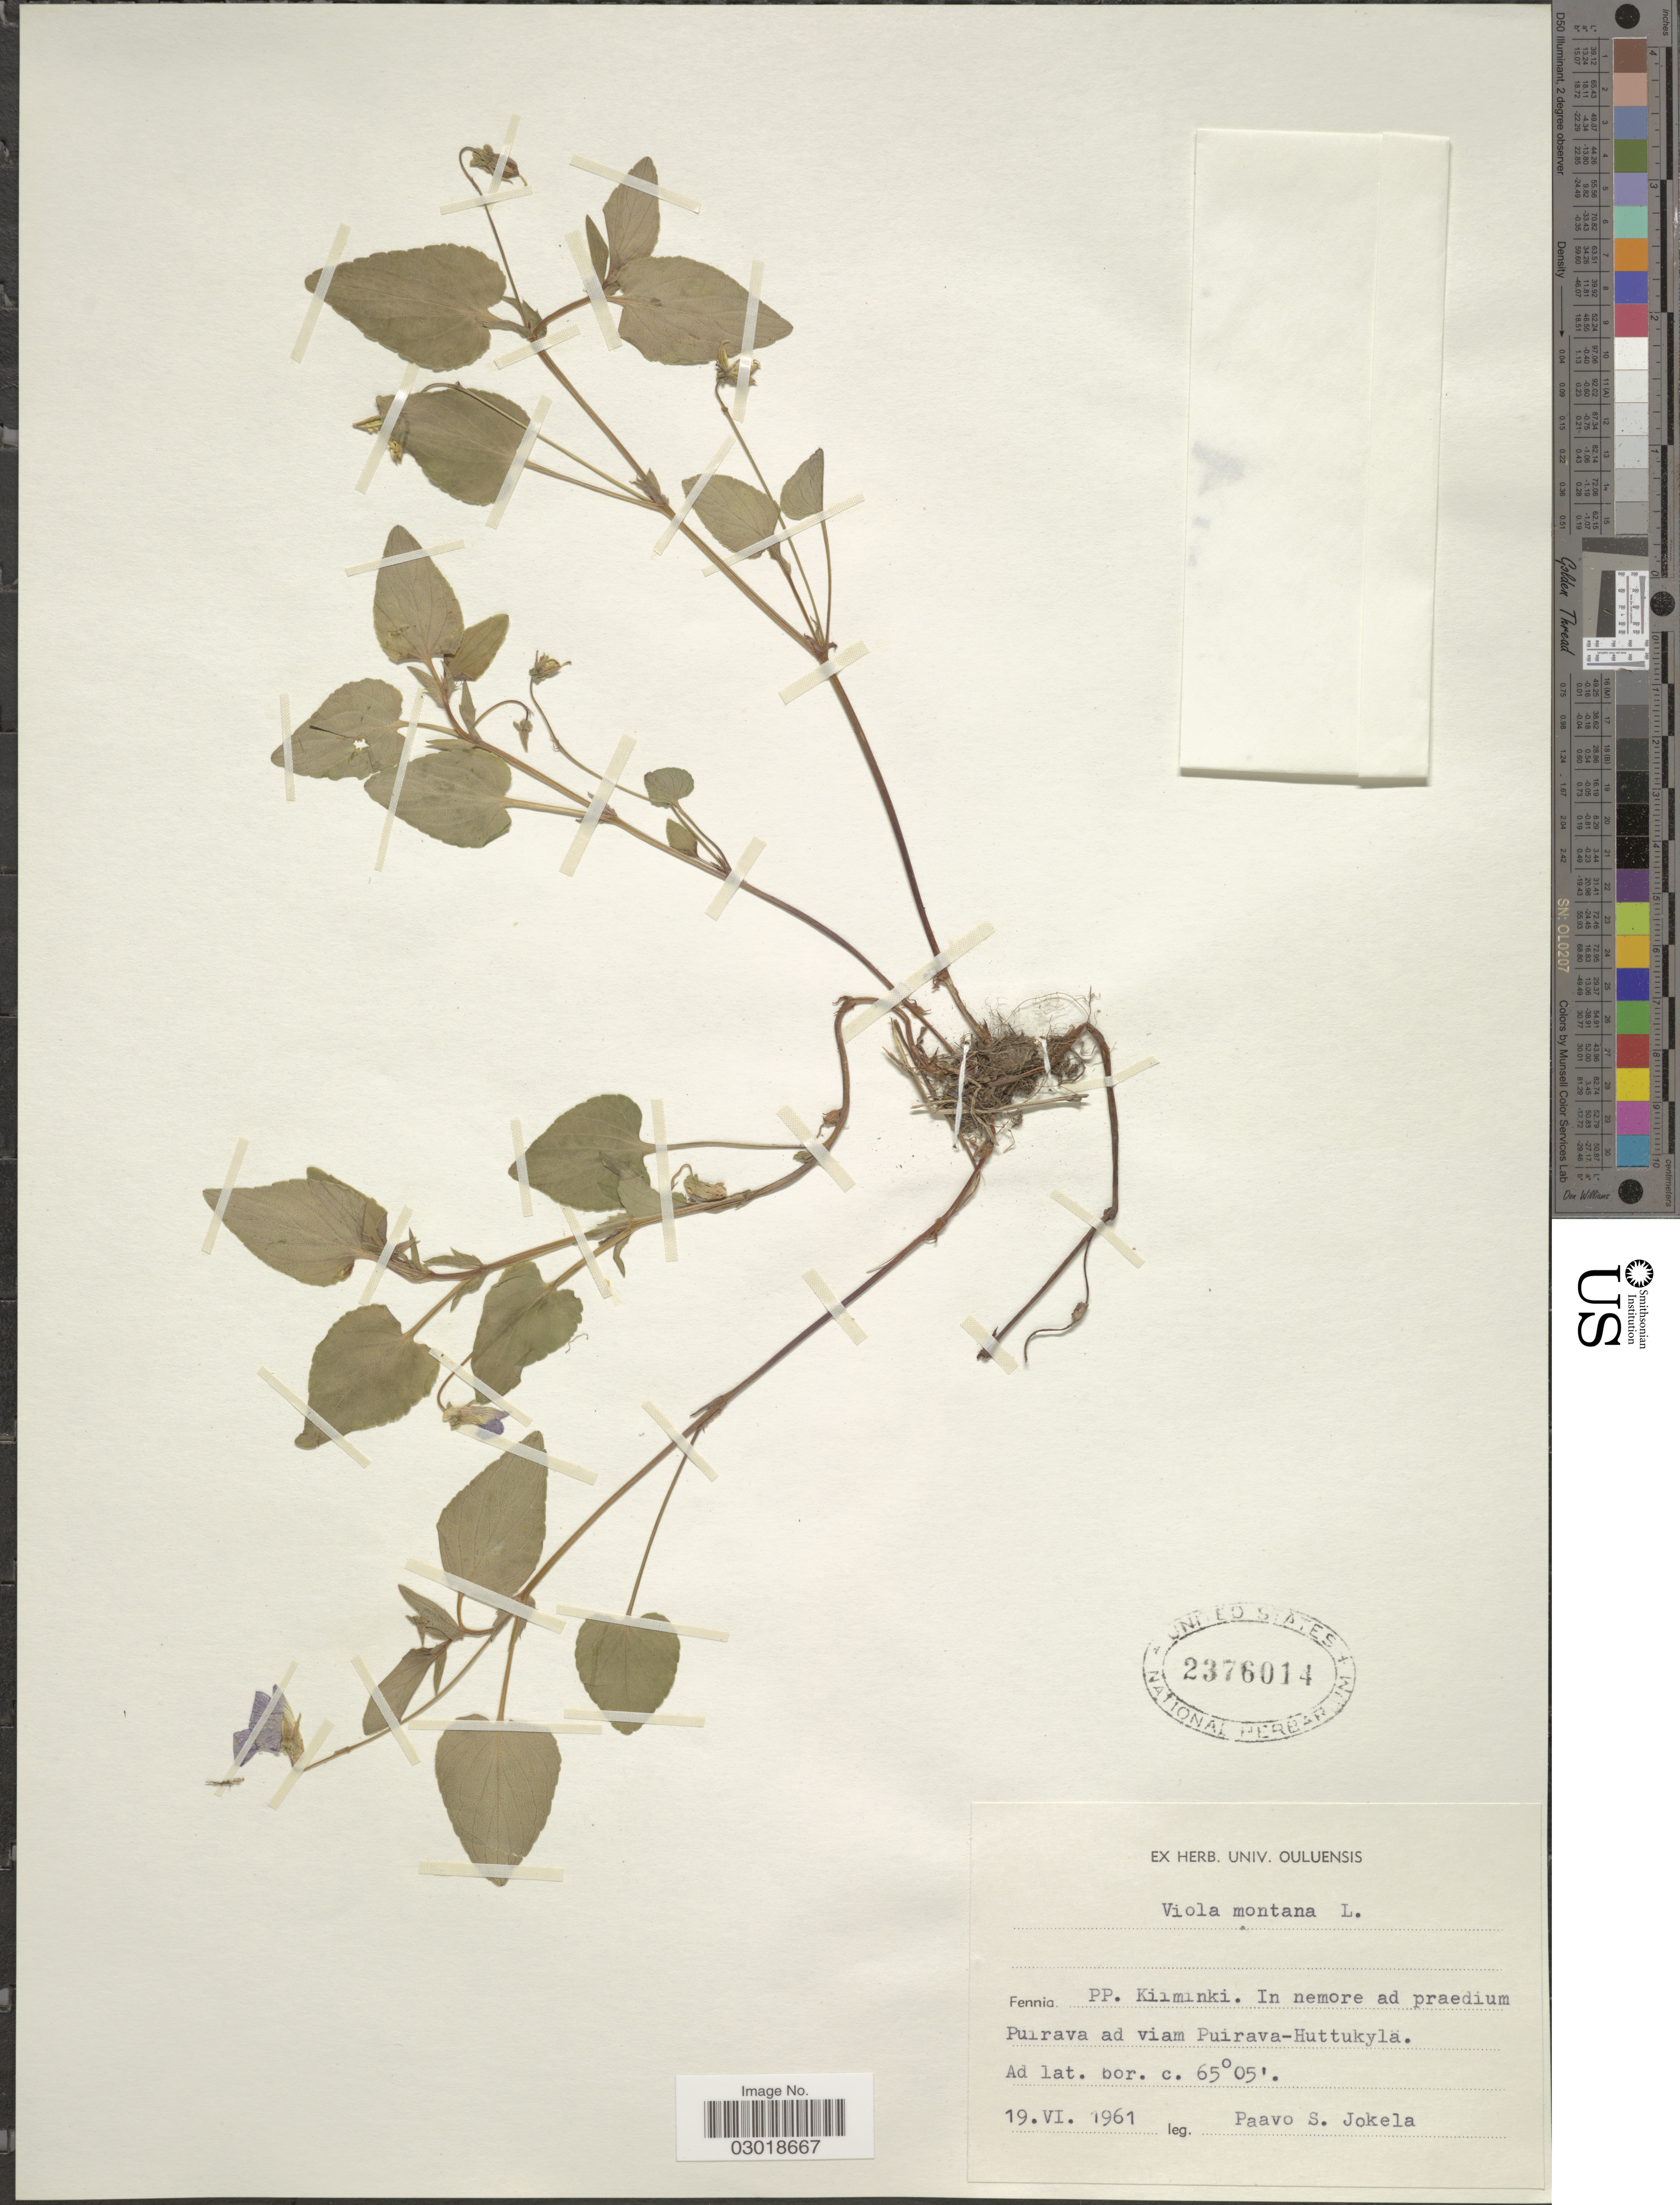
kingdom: Plantae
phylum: Tracheophyta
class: Magnoliopsida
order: Malpighiales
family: Violaceae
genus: Viola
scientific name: Viola montana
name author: L.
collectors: P. Jokela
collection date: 1961-06-19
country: Finland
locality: Fennia PP. Kiliminki. In nemore ad praedium Puirava ad viam Puirava-Huttukyla.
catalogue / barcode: US 2376014